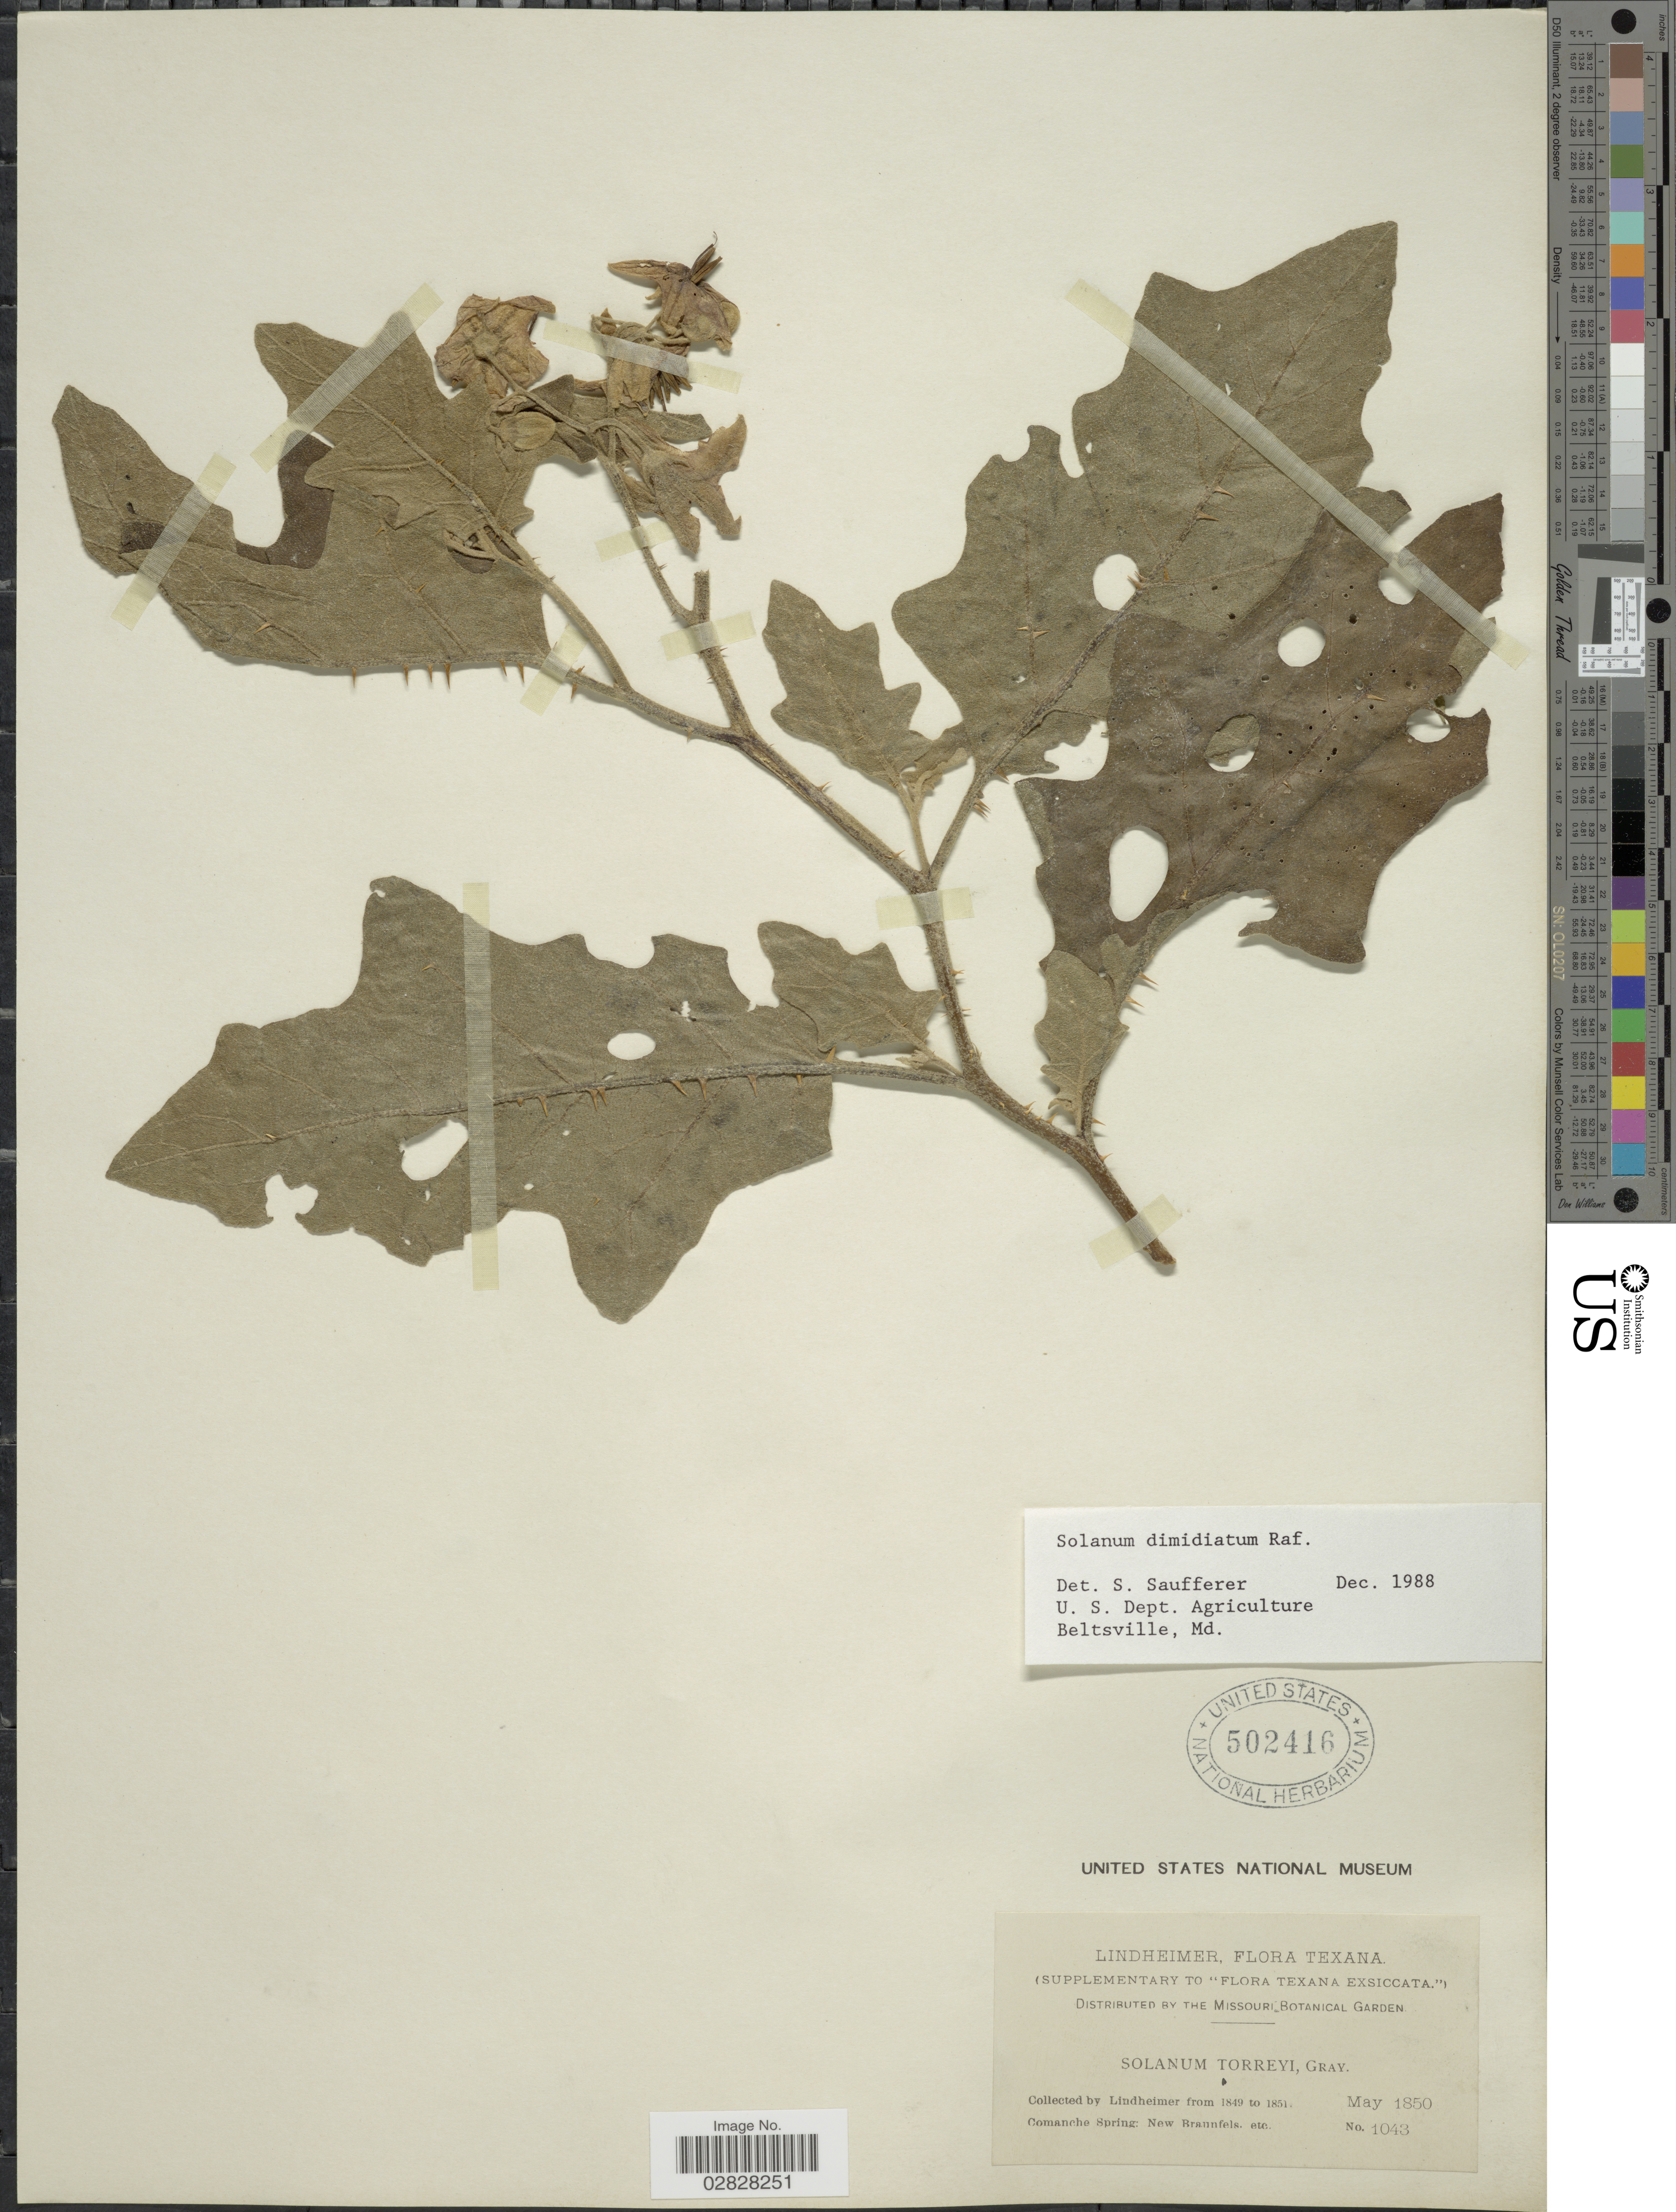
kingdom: Plantae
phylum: Tracheophyta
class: Magnoliopsida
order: Solanales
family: Solanaceae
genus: Solanum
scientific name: Solanum dimidiatum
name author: Raf.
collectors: F. Lindheimer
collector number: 1043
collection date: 1850-05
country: United States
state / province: Texas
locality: Comanche Spring: New Brainfels.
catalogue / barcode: US 502416